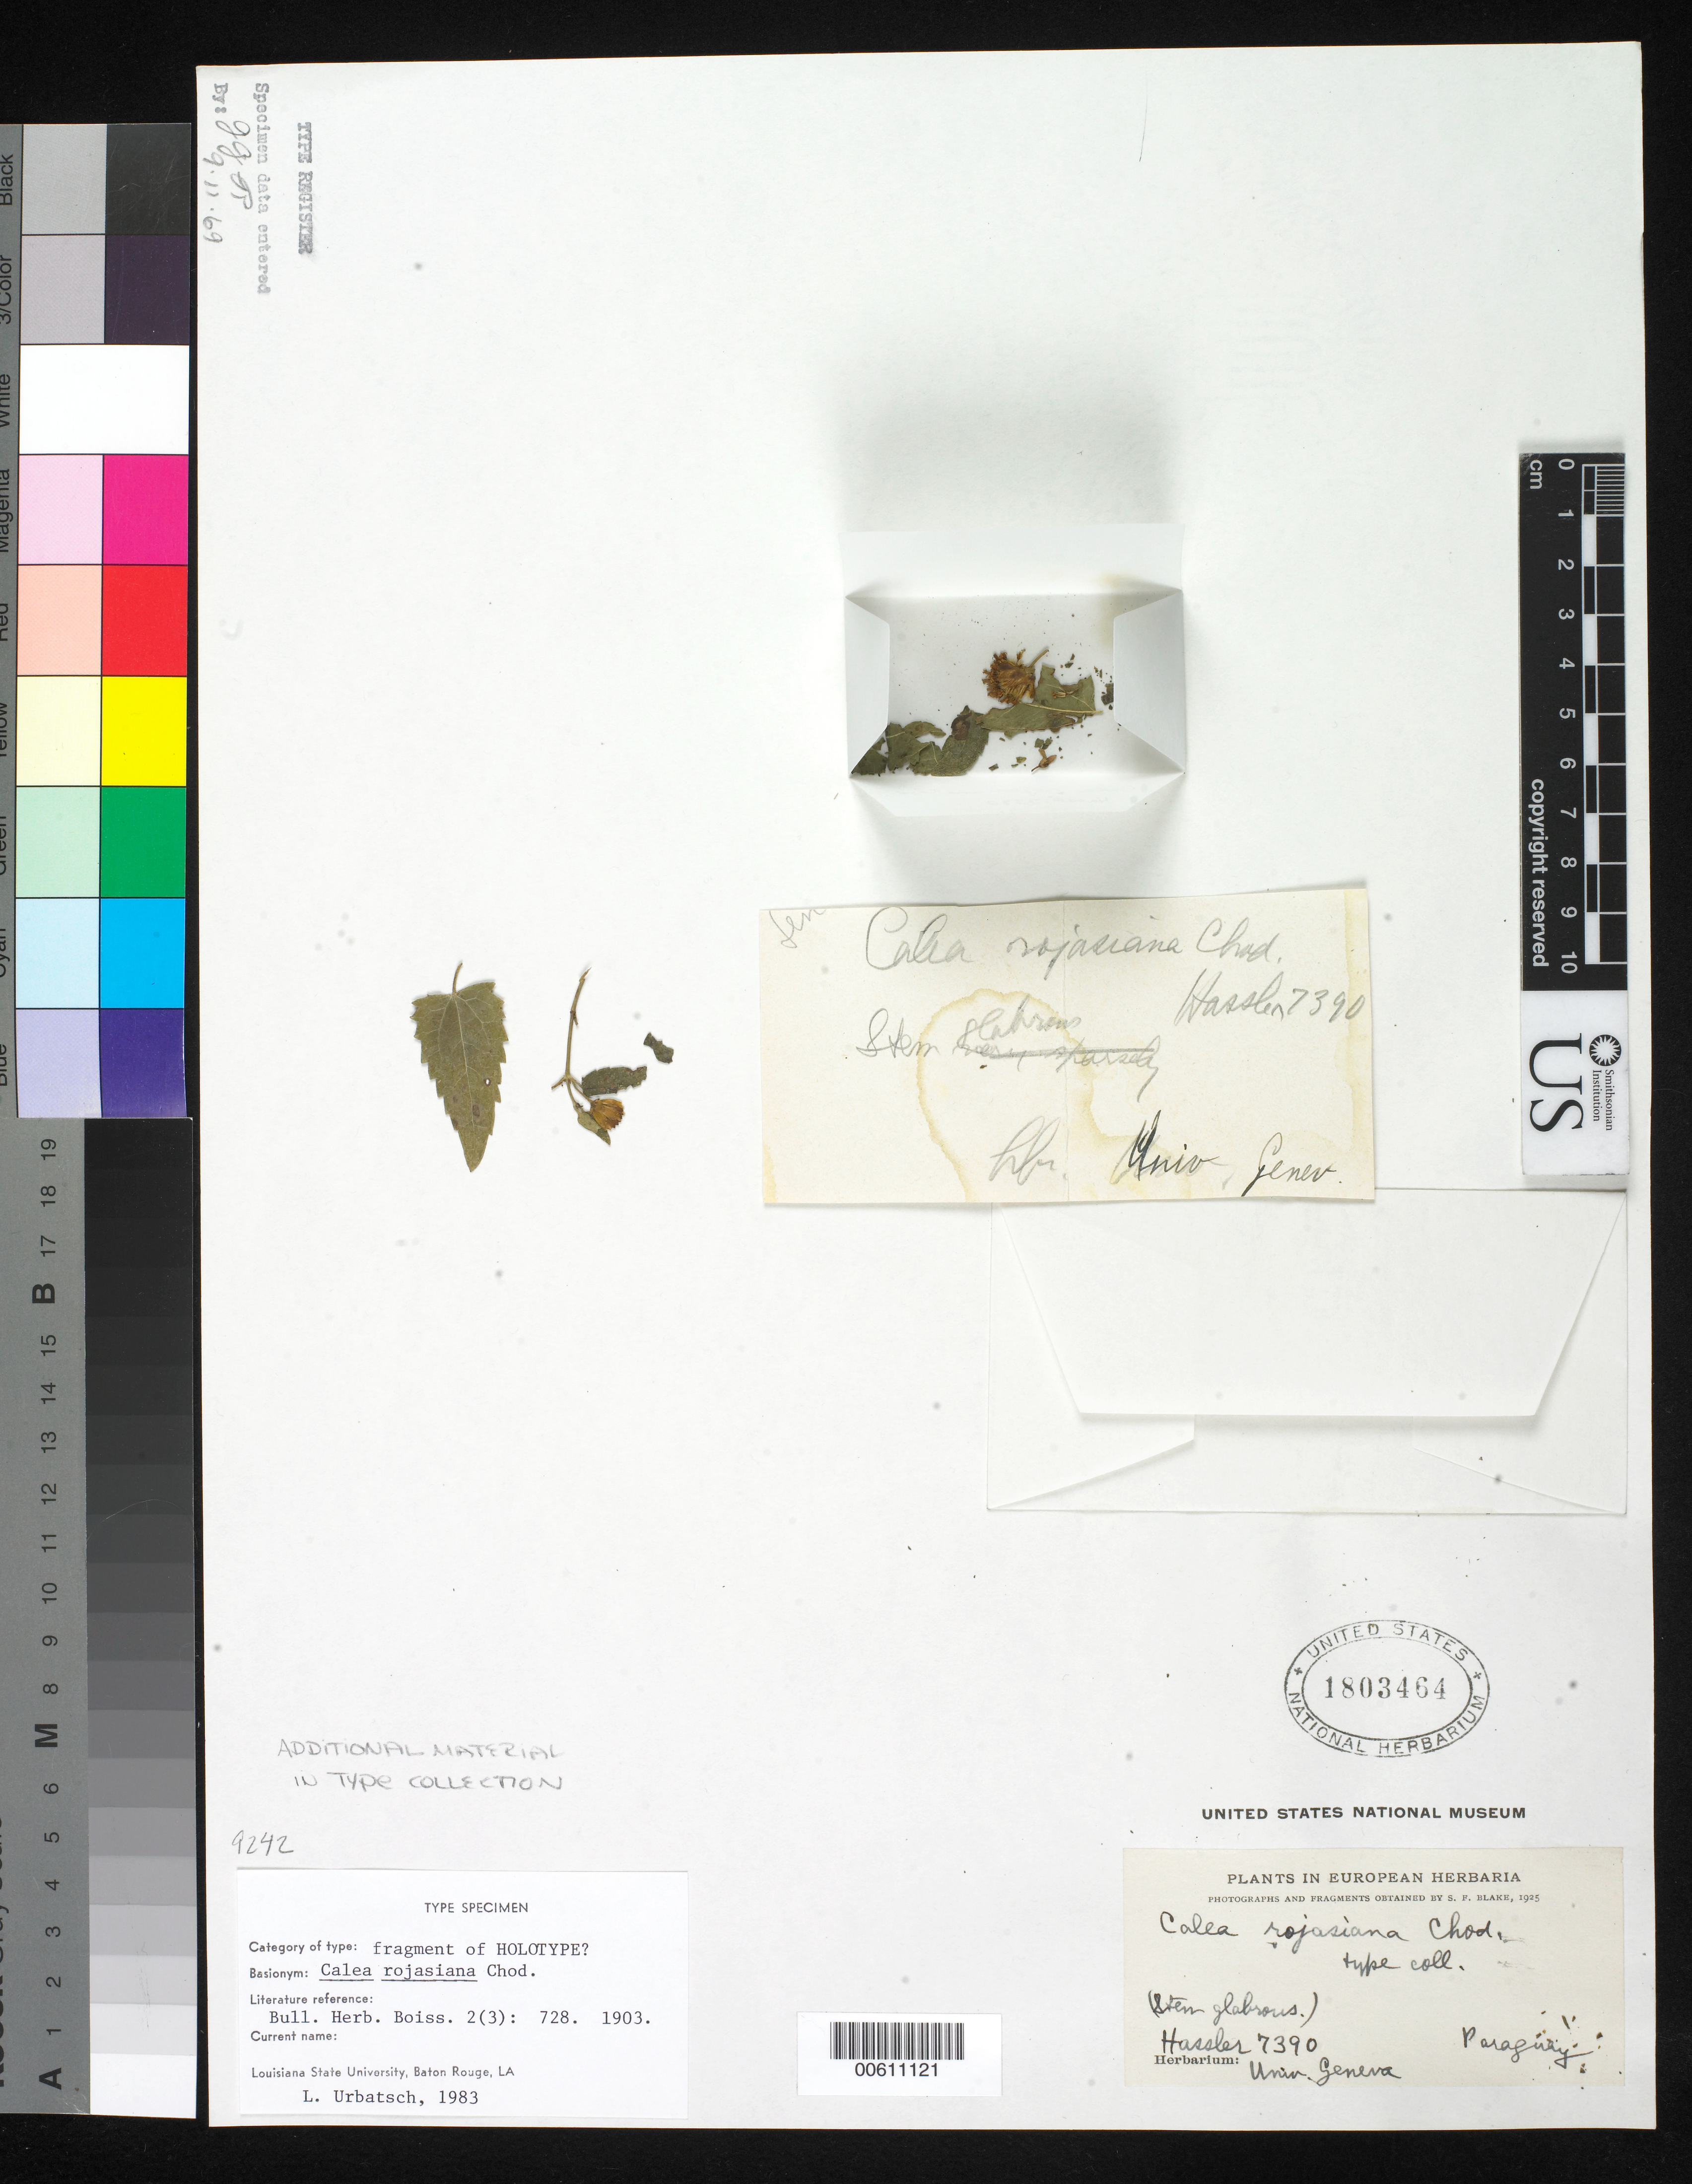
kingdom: Plantae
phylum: Tracheophyta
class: Magnoliopsida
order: Asterales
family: Asteraceae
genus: Calea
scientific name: Calea rojasiana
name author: Chodat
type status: Isotype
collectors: D. Hassler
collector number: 7390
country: Paraguay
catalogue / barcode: US 1803464